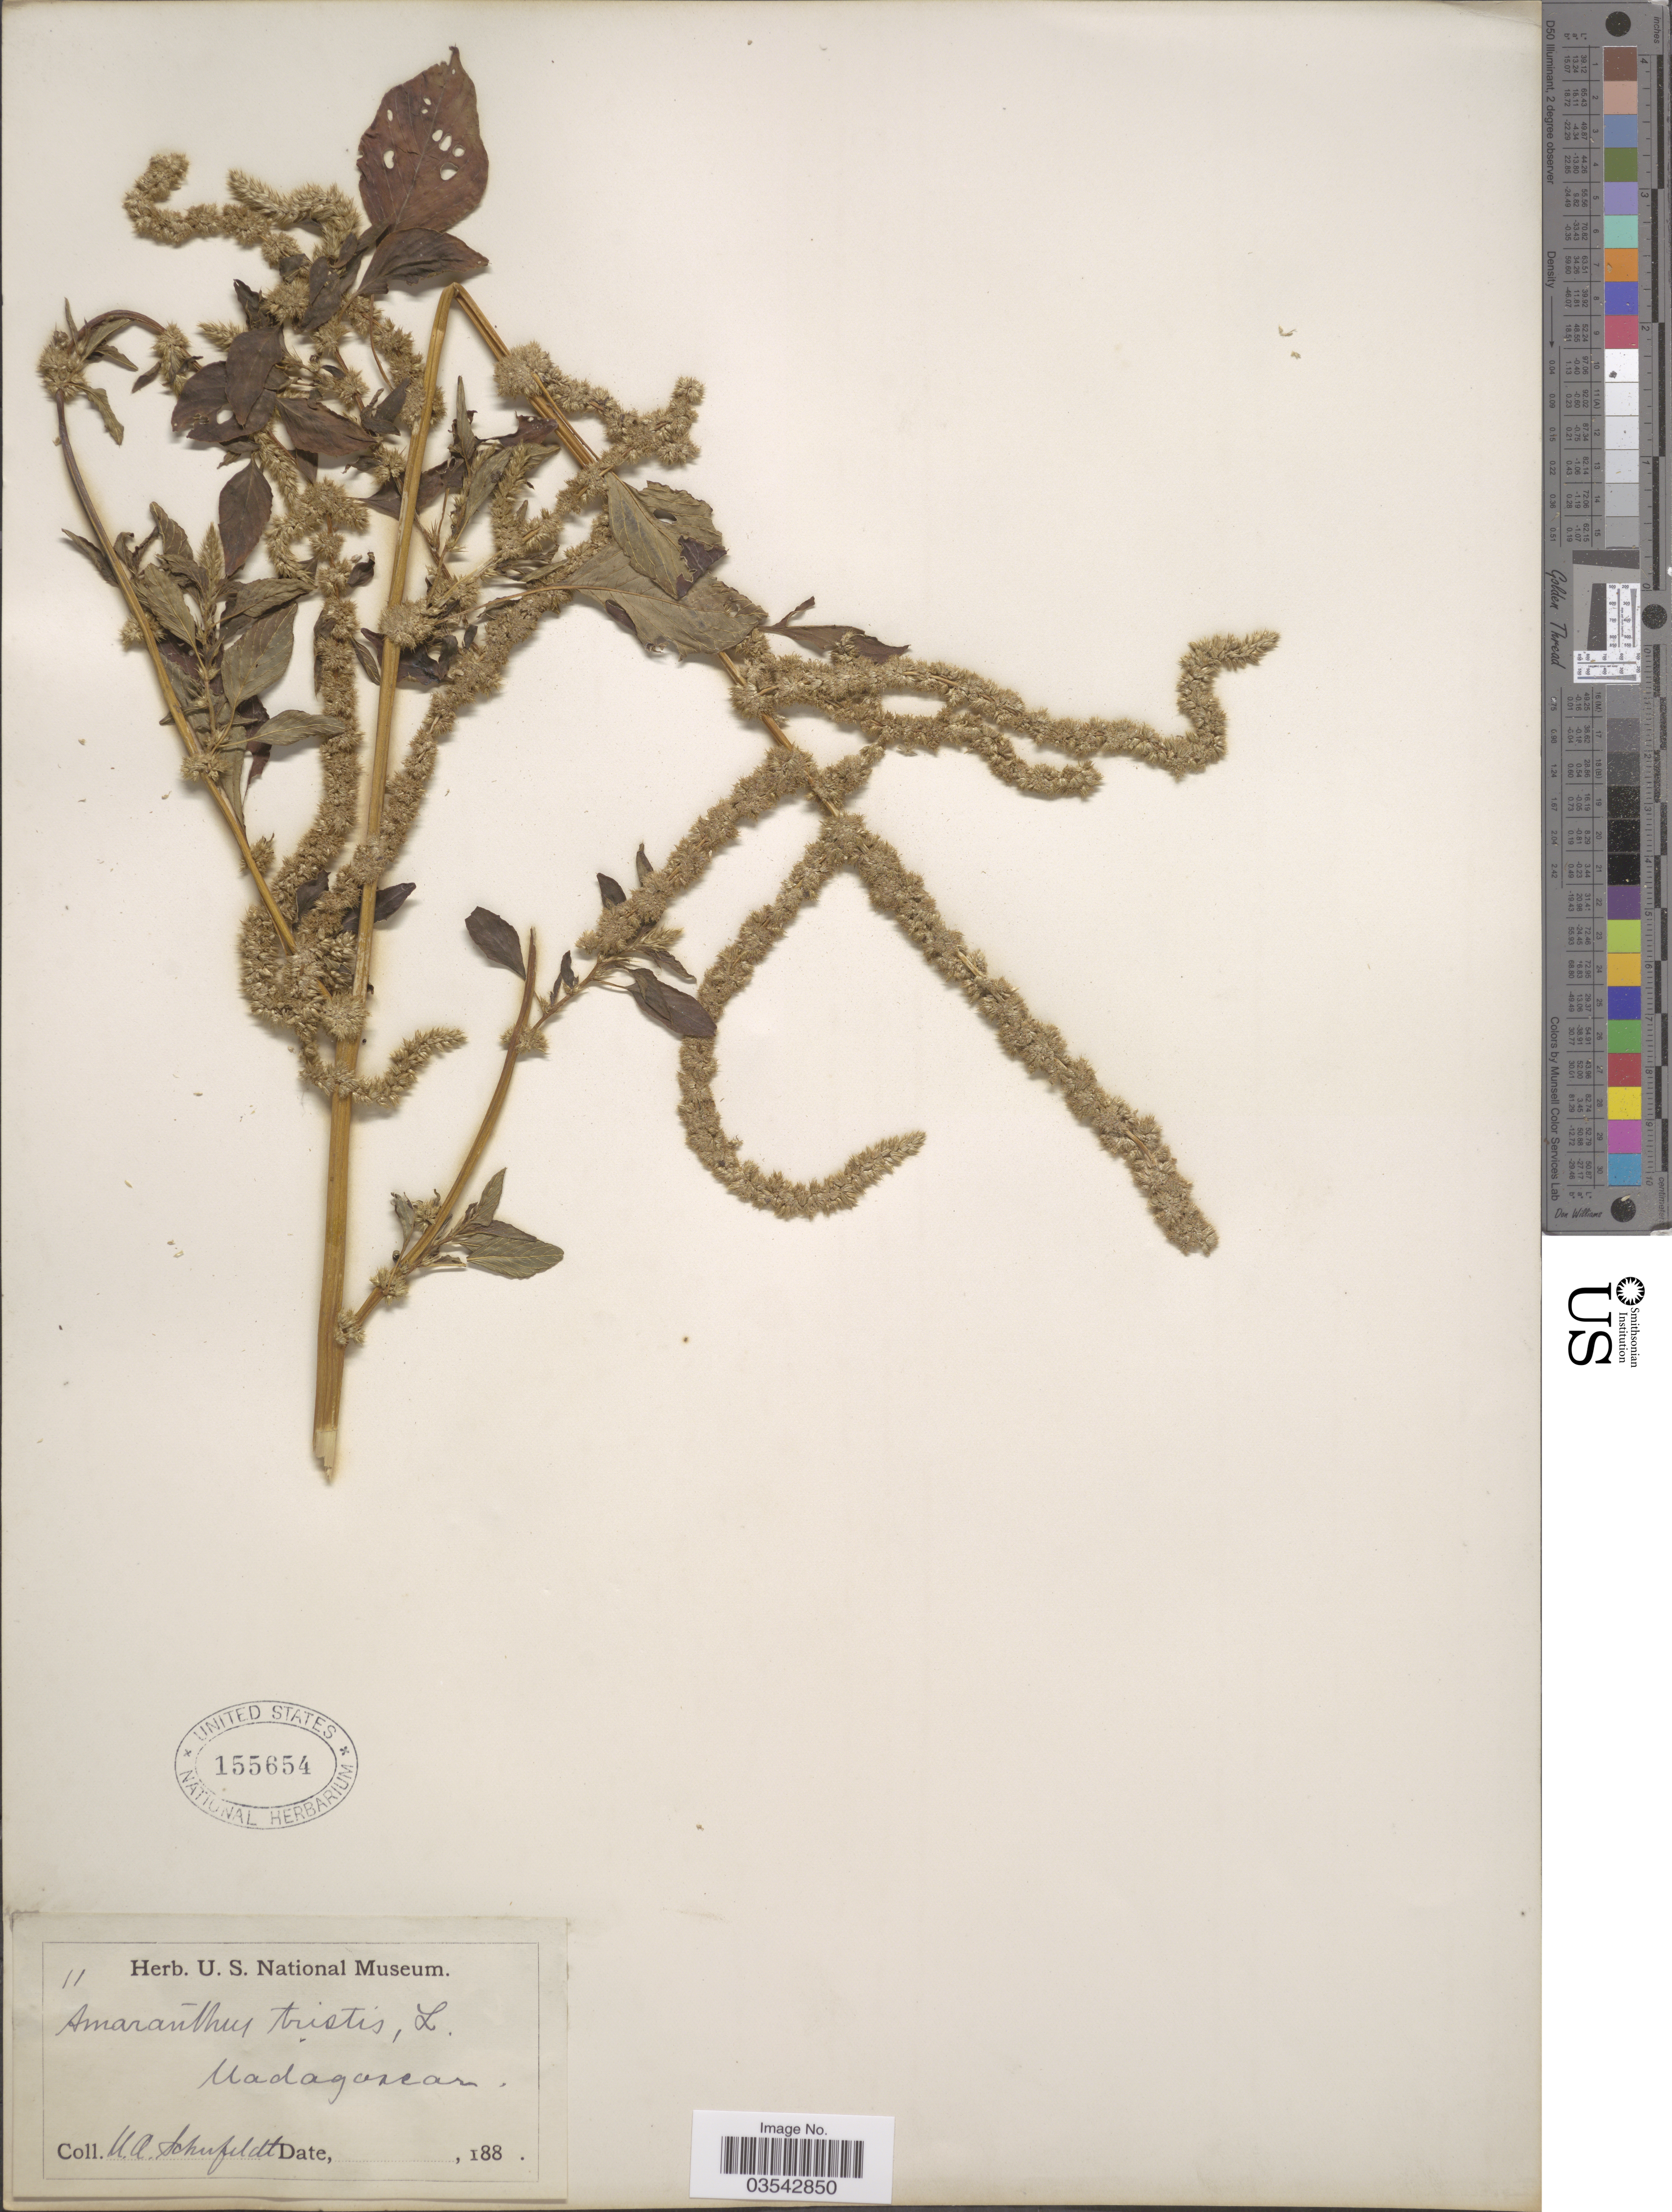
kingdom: Plantae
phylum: Tracheophyta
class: Magnoliopsida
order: Caryophyllales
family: Amaranthaceae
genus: Amaranthus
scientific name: Amaranthus tristis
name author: L.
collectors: U. Schufeldt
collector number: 11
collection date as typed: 188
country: Madagascar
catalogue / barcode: US 155654